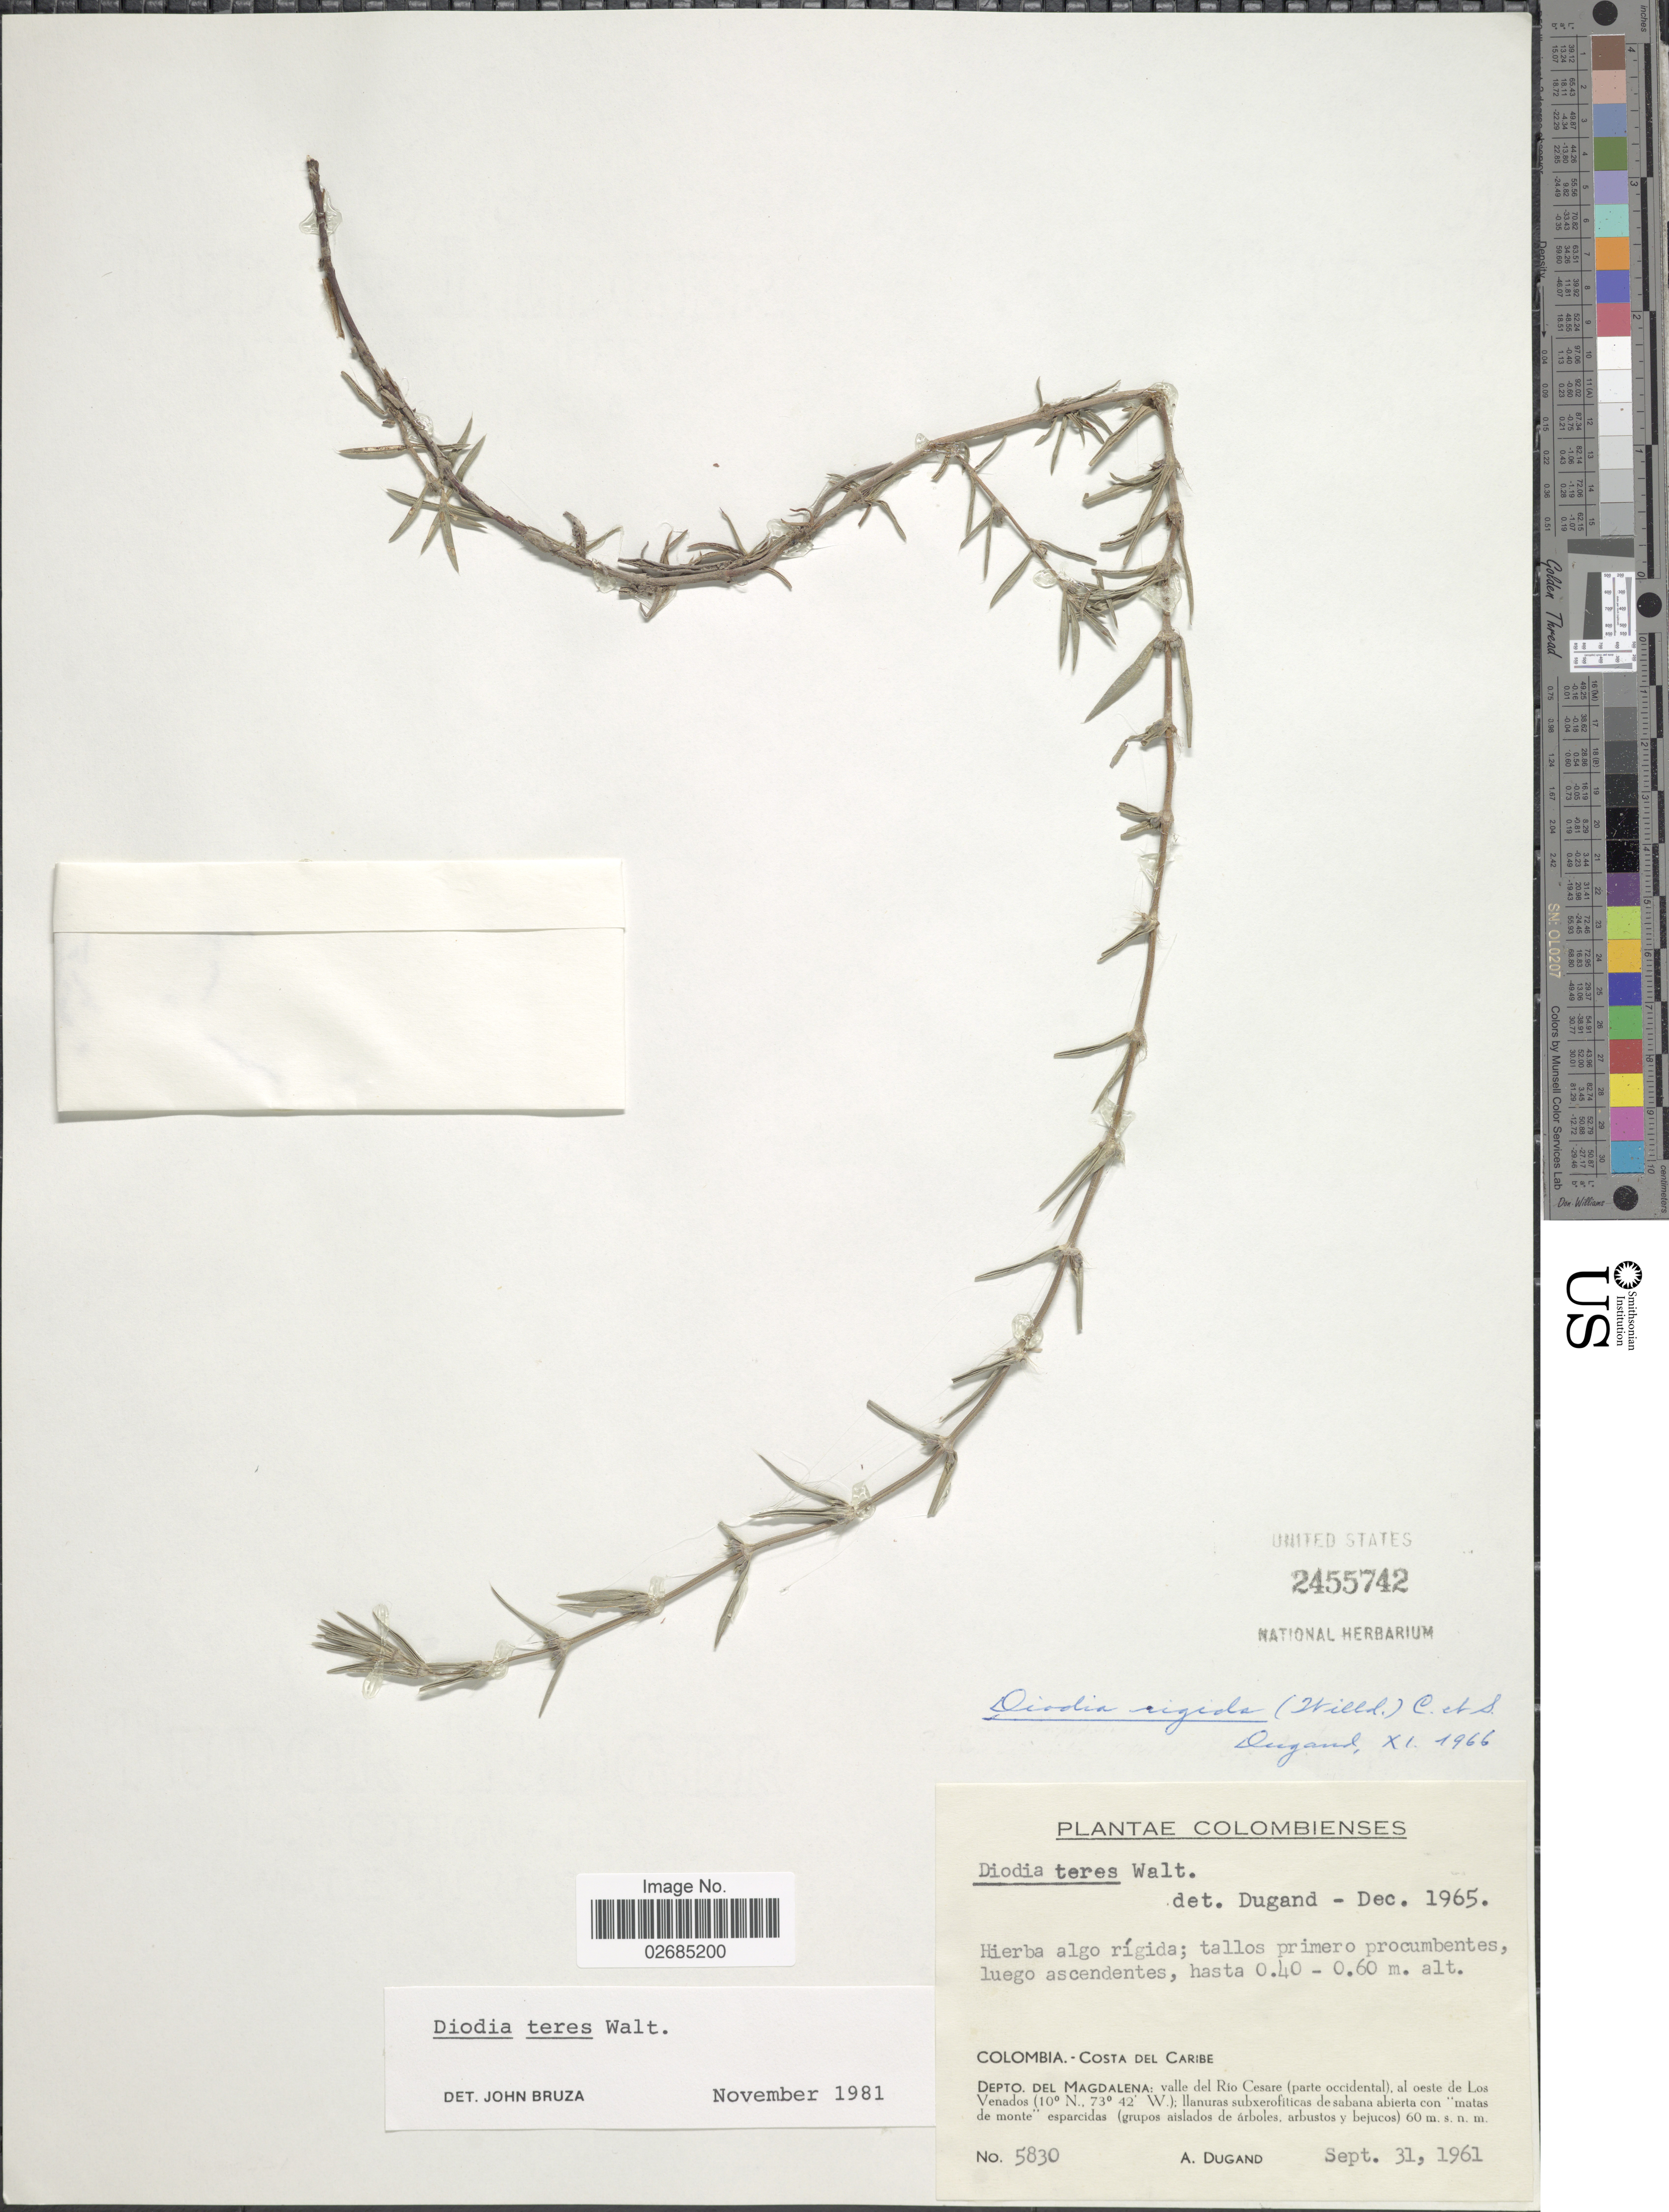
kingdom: Plantae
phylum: Tracheophyta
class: Magnoliopsida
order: Gentianales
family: Rubiaceae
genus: Diodia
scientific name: Diodia teres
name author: Walter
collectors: A. Dugand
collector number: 5830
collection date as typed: Transcribed d/m/y: 31/9/1961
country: Colombia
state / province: Magdalena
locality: Costa del Caribe. Depto. del Magdalena: valle del Rio Cesare (parte occidental), al oeste de Los Venados.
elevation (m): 60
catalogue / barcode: US 2455742